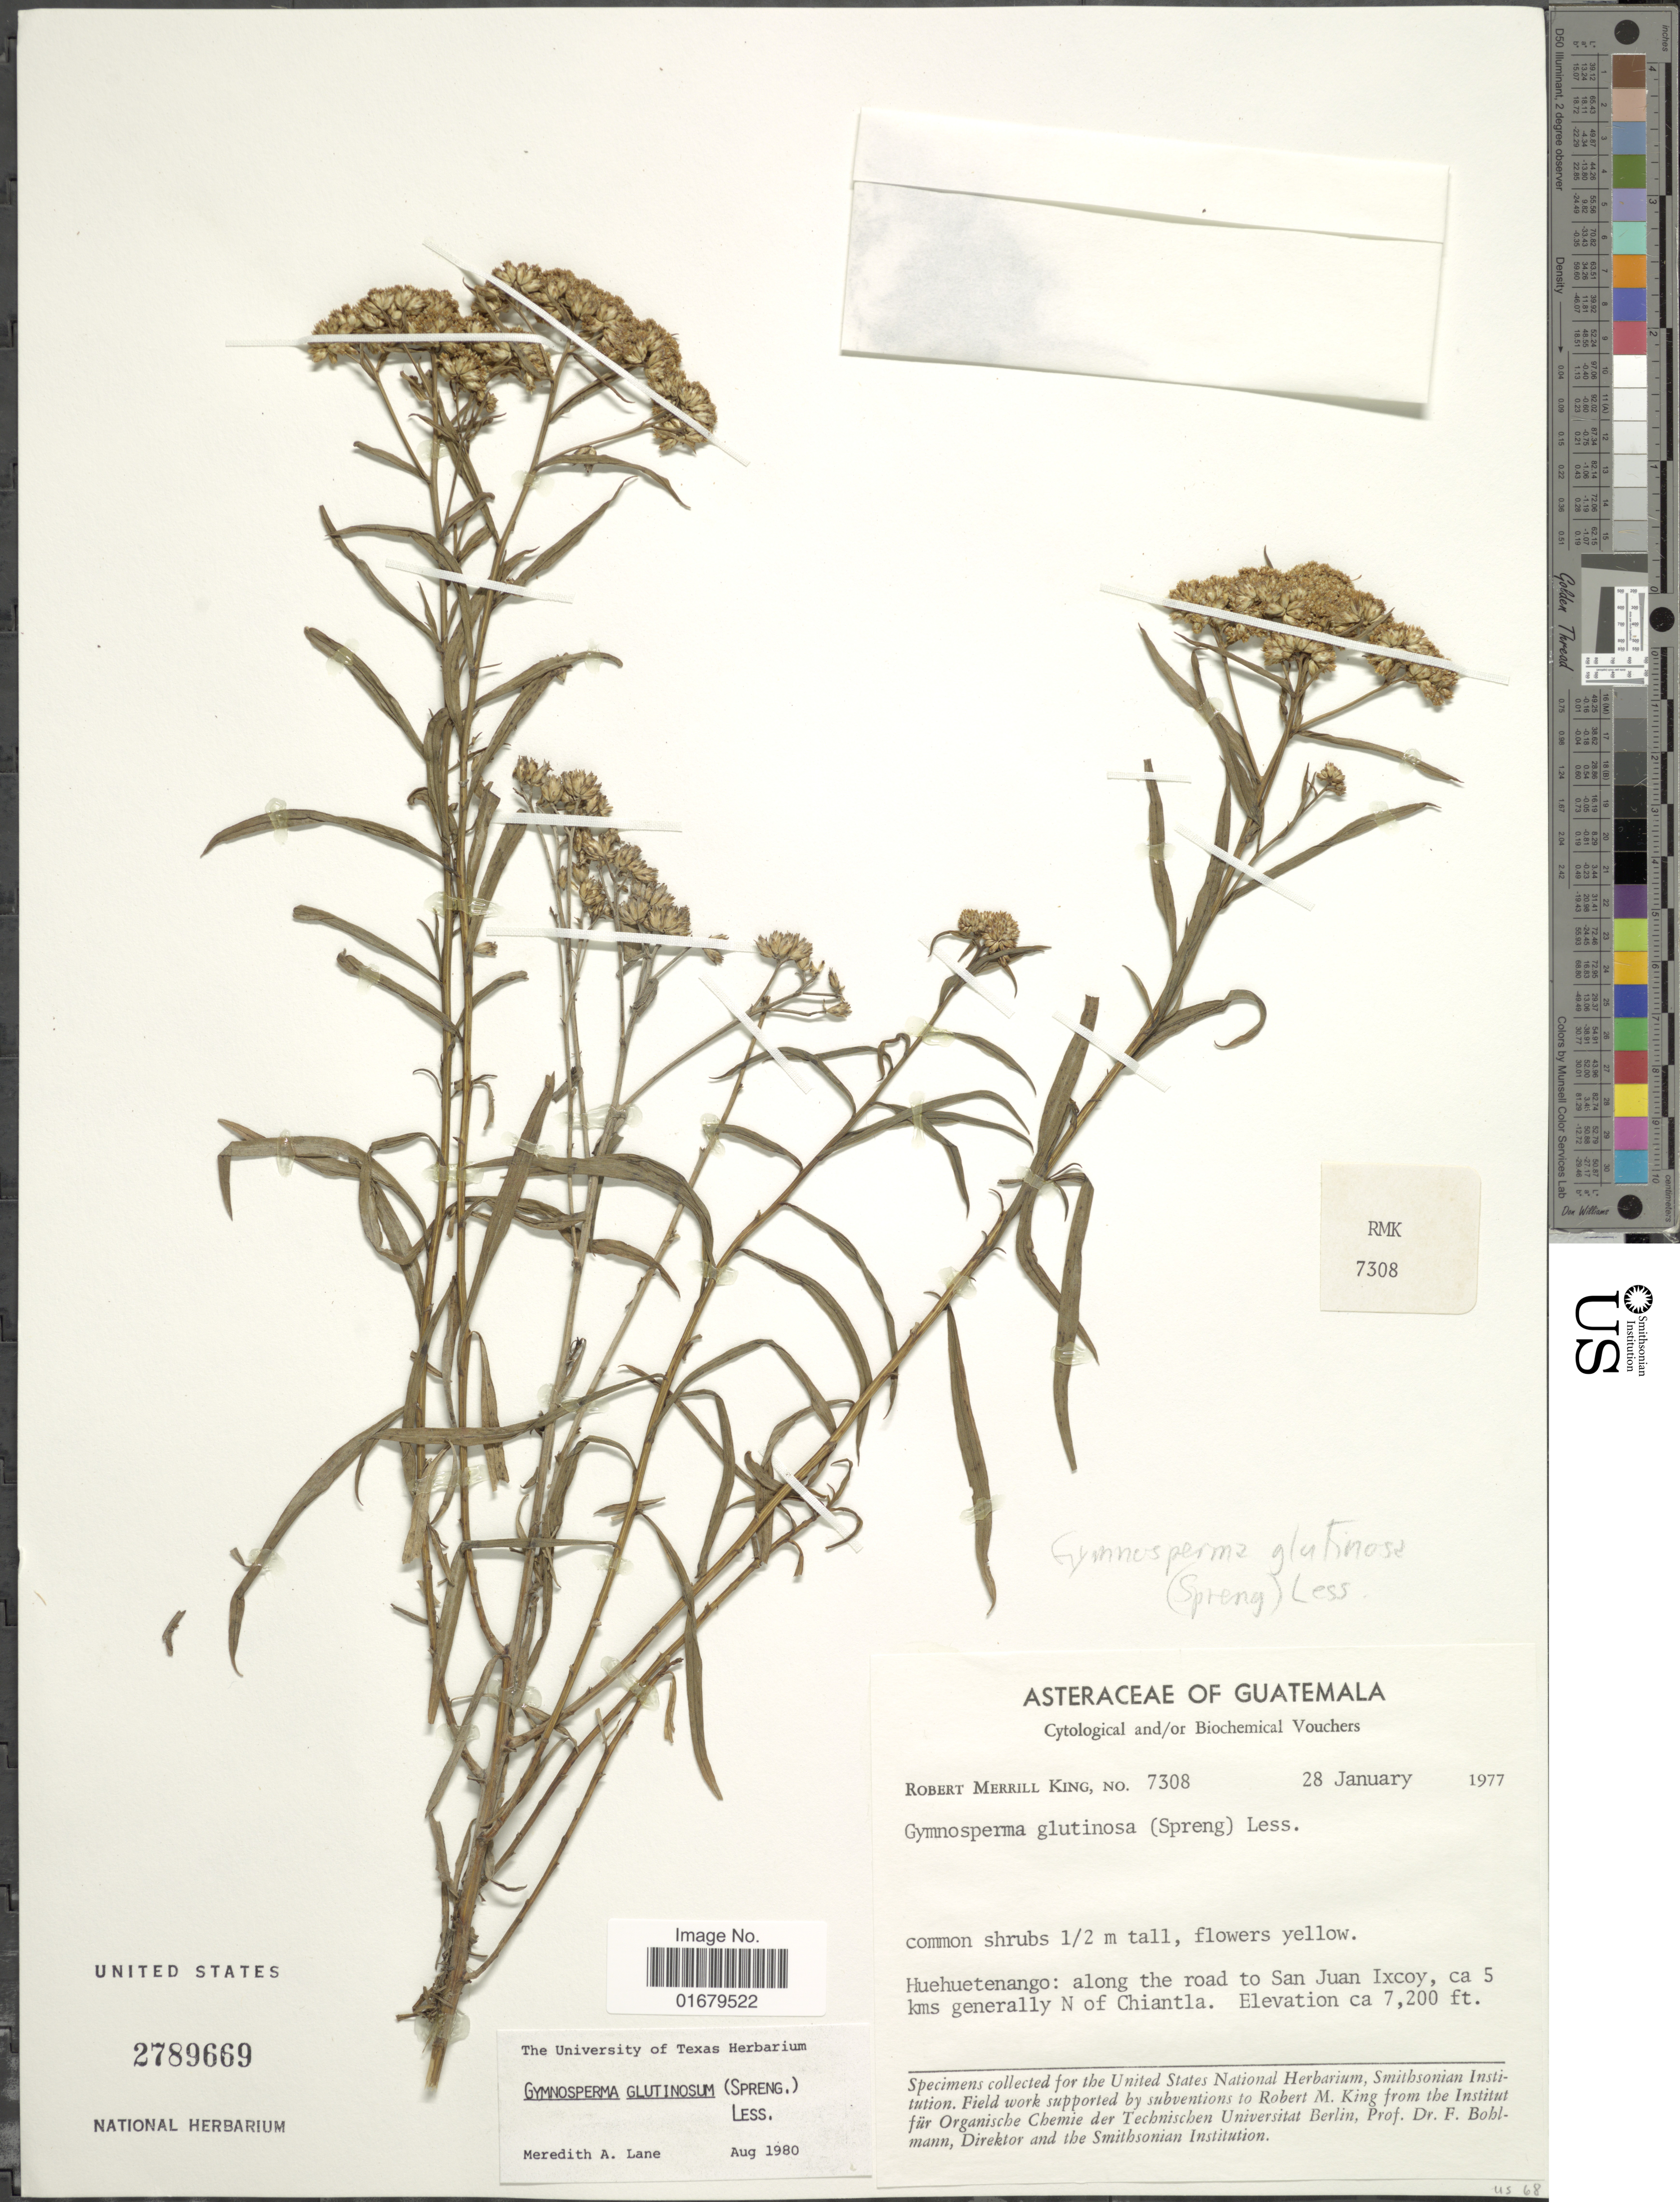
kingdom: Plantae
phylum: Tracheophyta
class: Magnoliopsida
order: Asterales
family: Asteraceae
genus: Gymnosperma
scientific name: Gymnosperma glutinosum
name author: (Spreng.) Less.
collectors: R. M. King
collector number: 7308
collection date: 1977-01-28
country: Guatemala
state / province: Huehuetenango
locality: Along the road to San Juan Ixcoy, ca 5 kms generally N of Chiantla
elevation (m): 2195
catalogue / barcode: US 2789669